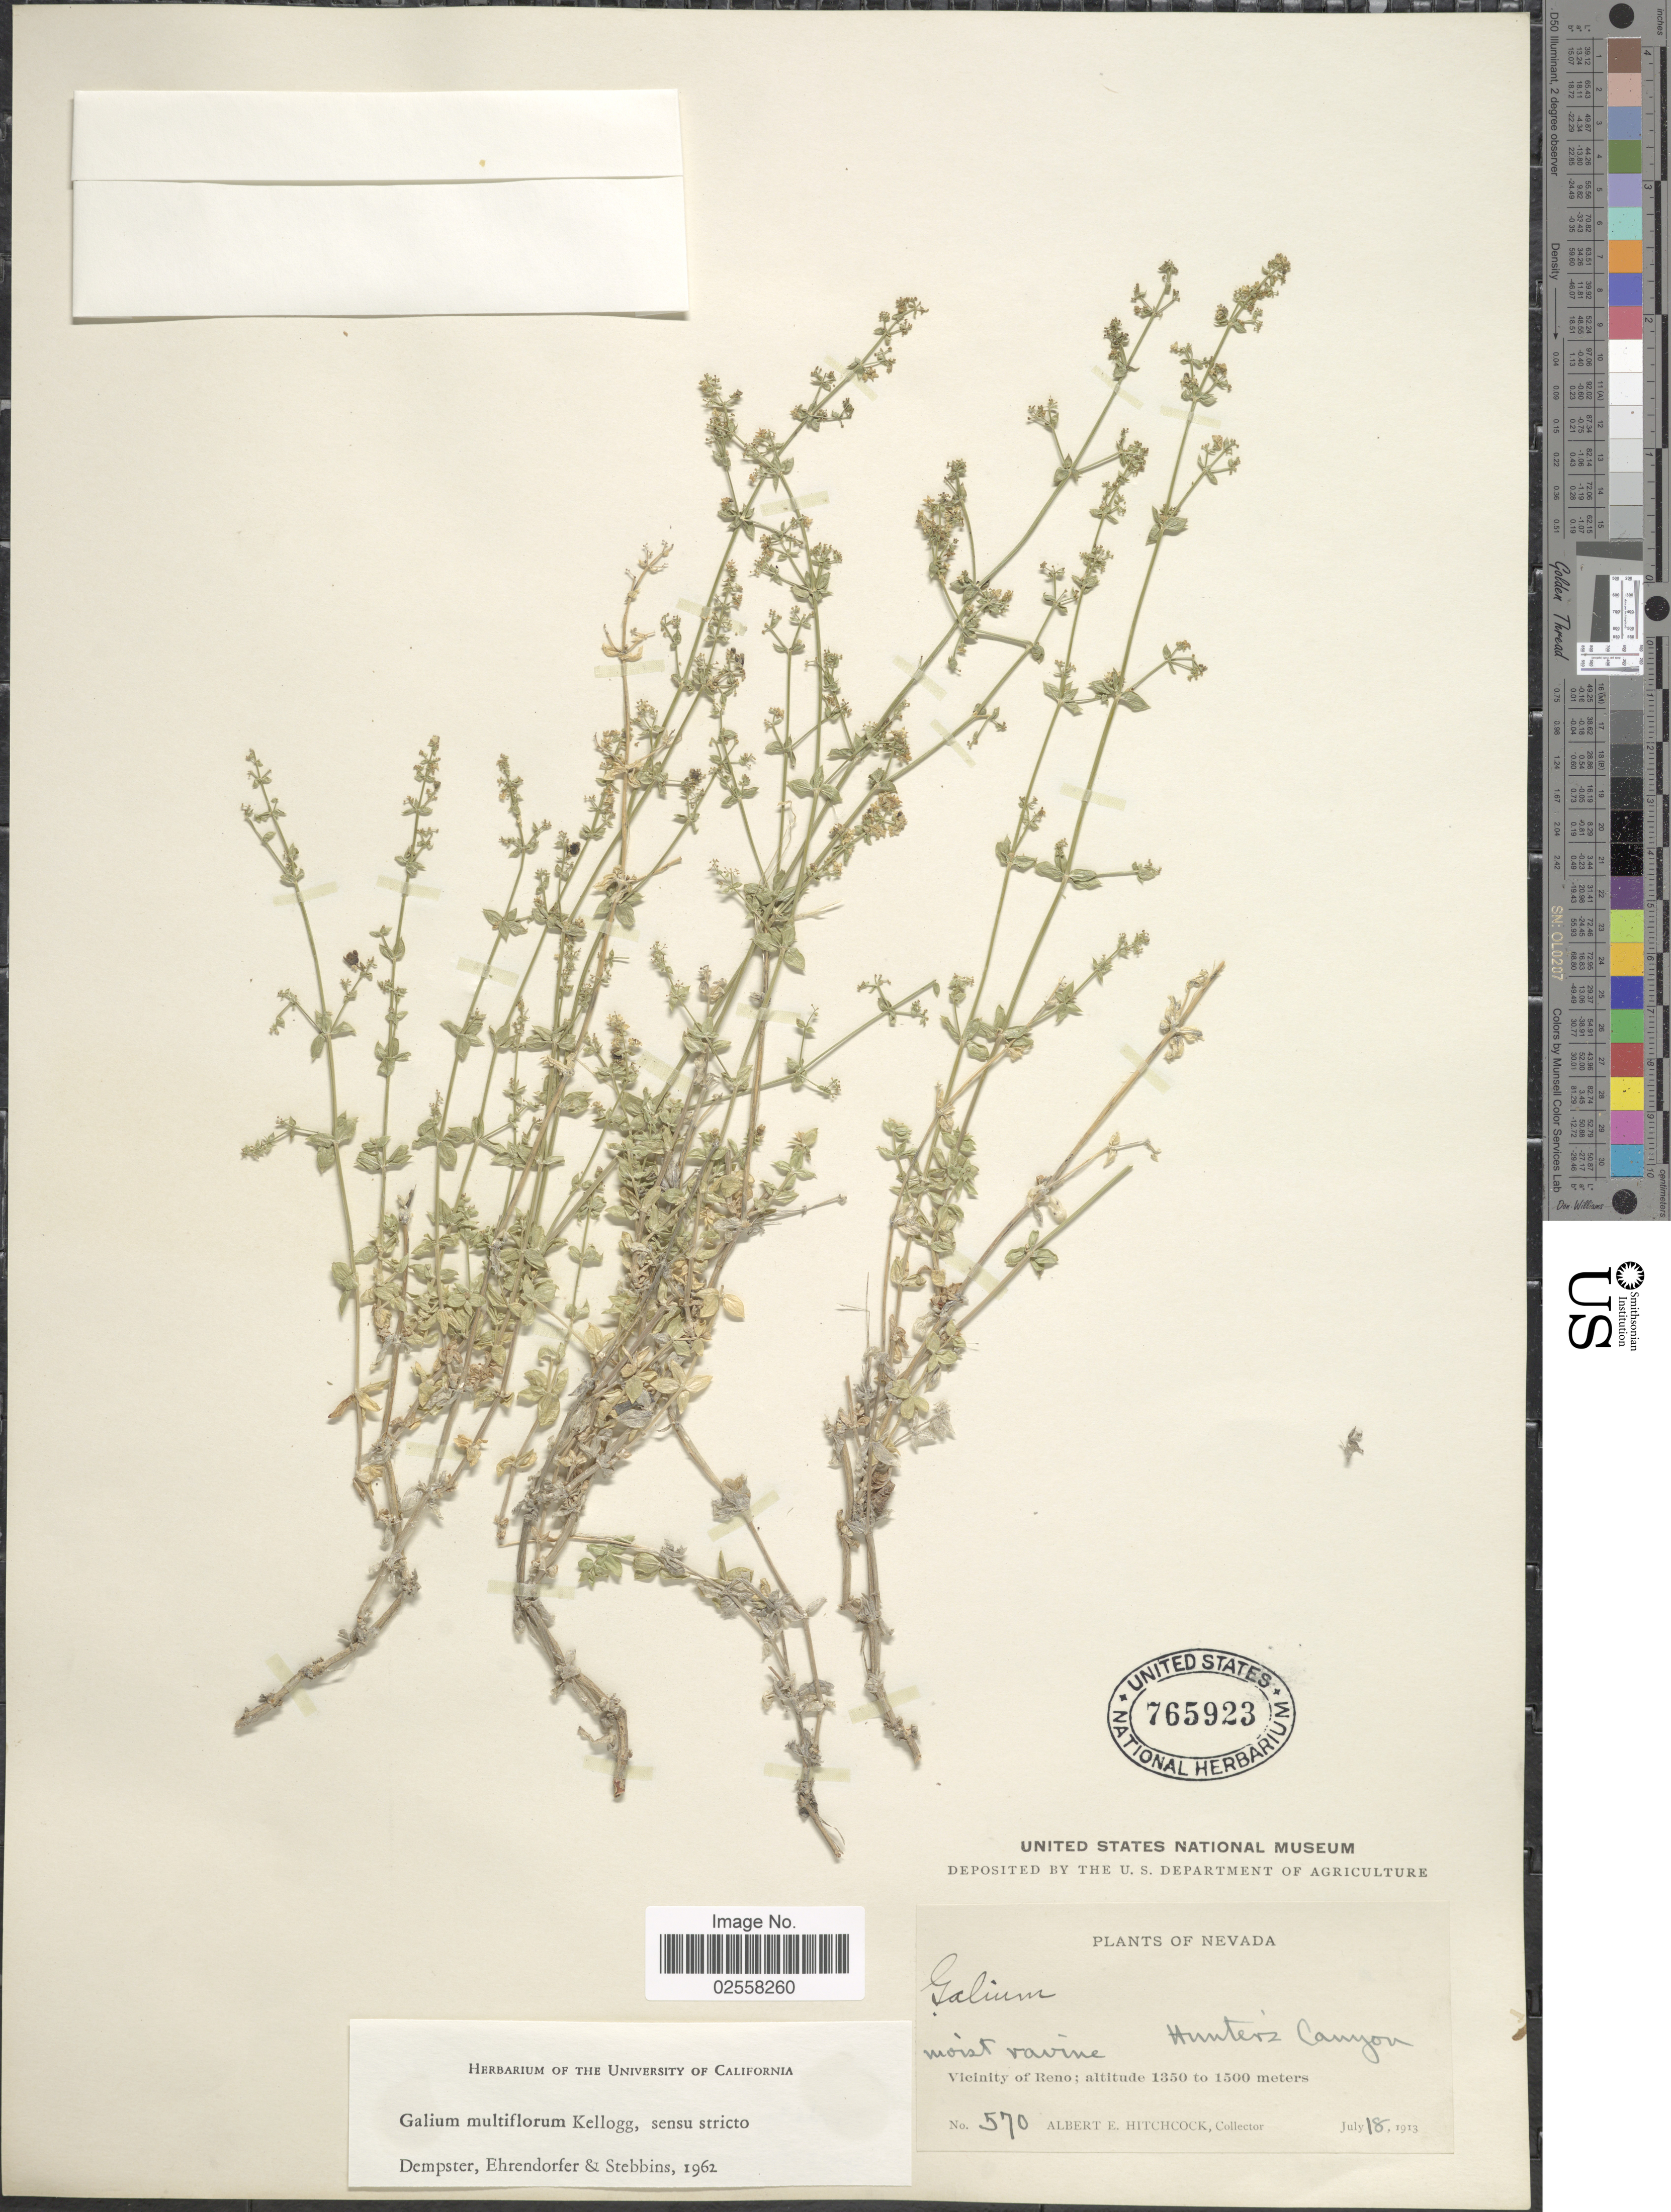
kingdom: Plantae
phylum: Tracheophyta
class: Magnoliopsida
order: Gentianales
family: Rubiaceae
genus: Galium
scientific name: Galium multiflorum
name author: Kellogg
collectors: A. Hitchcock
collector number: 570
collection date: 1913-07-18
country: United States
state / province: Nevada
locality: Hunters Canyon, Vicinity of Reno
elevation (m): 1350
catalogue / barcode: US 765923